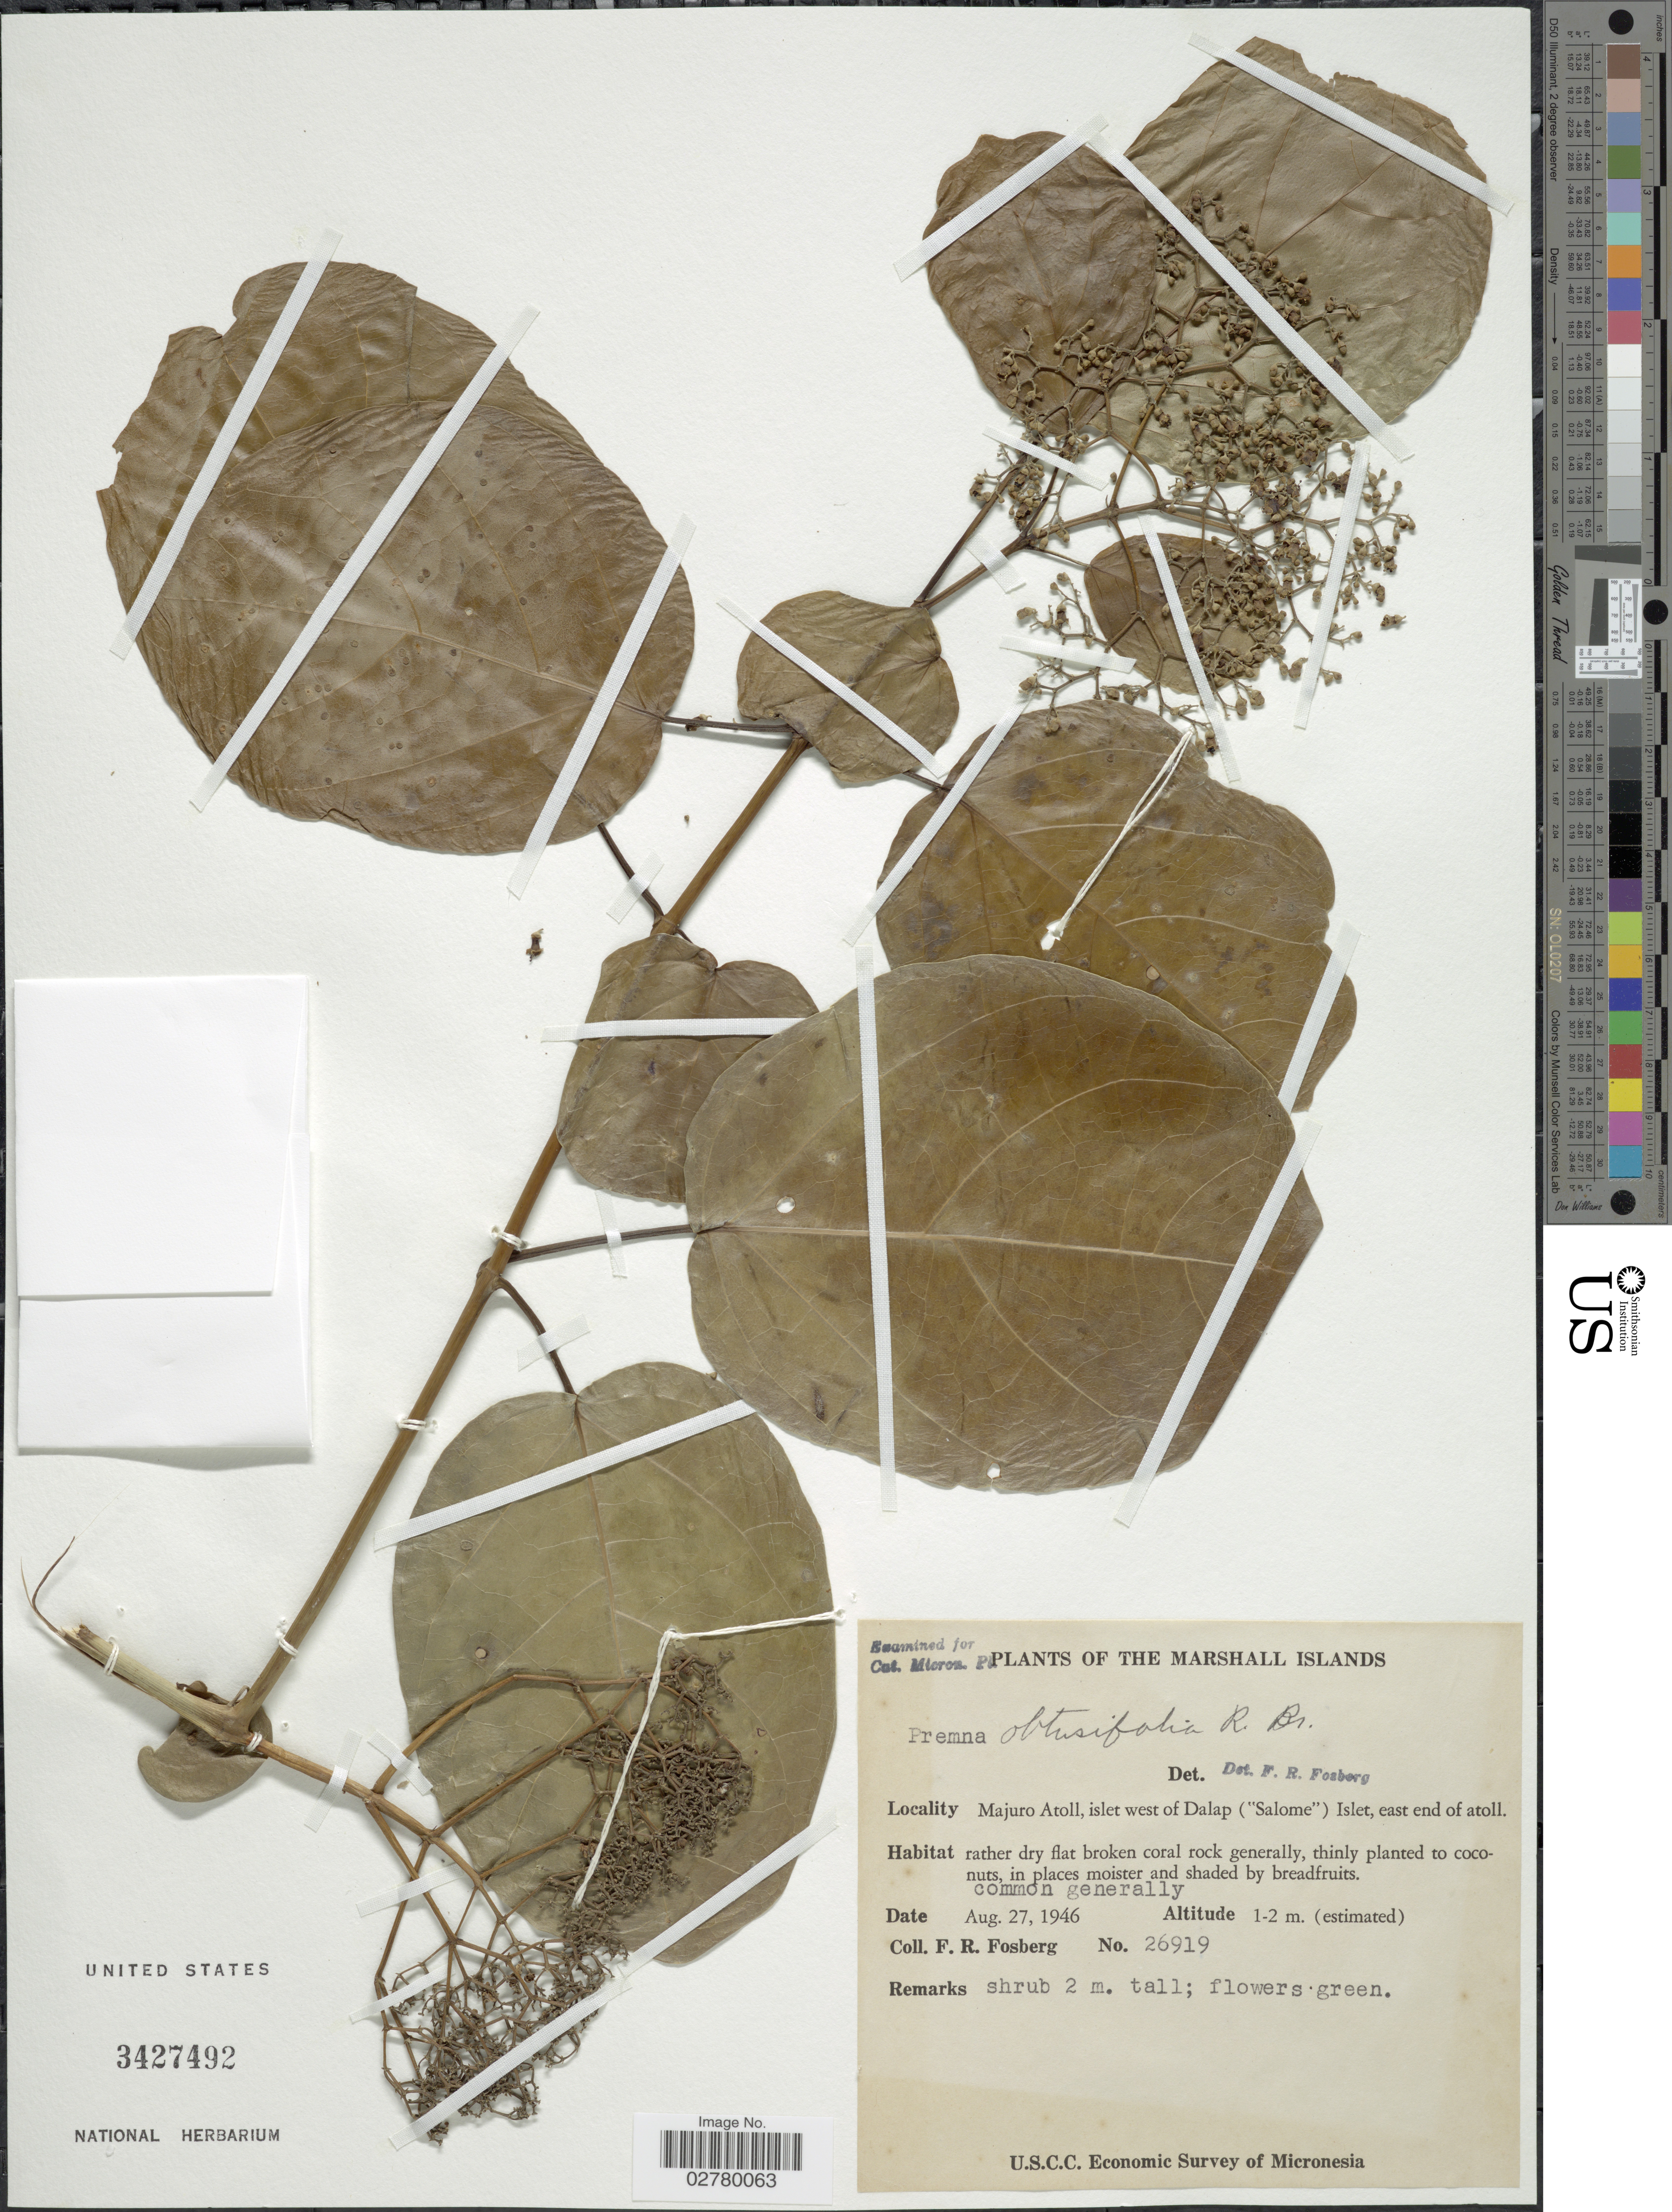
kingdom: Plantae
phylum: Tracheophyta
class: Magnoliopsida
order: Lamiales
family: Lamiaceae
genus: Premna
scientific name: Premna obtusifolia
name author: R. Br.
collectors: F. R. Fosberg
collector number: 26919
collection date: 1946-08-27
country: Marshall Islands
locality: The Marshall Islands. Majuro Atoll, islet west of Dalap ("Salome") Islet, east end of atoll.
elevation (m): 1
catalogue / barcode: US 3427492